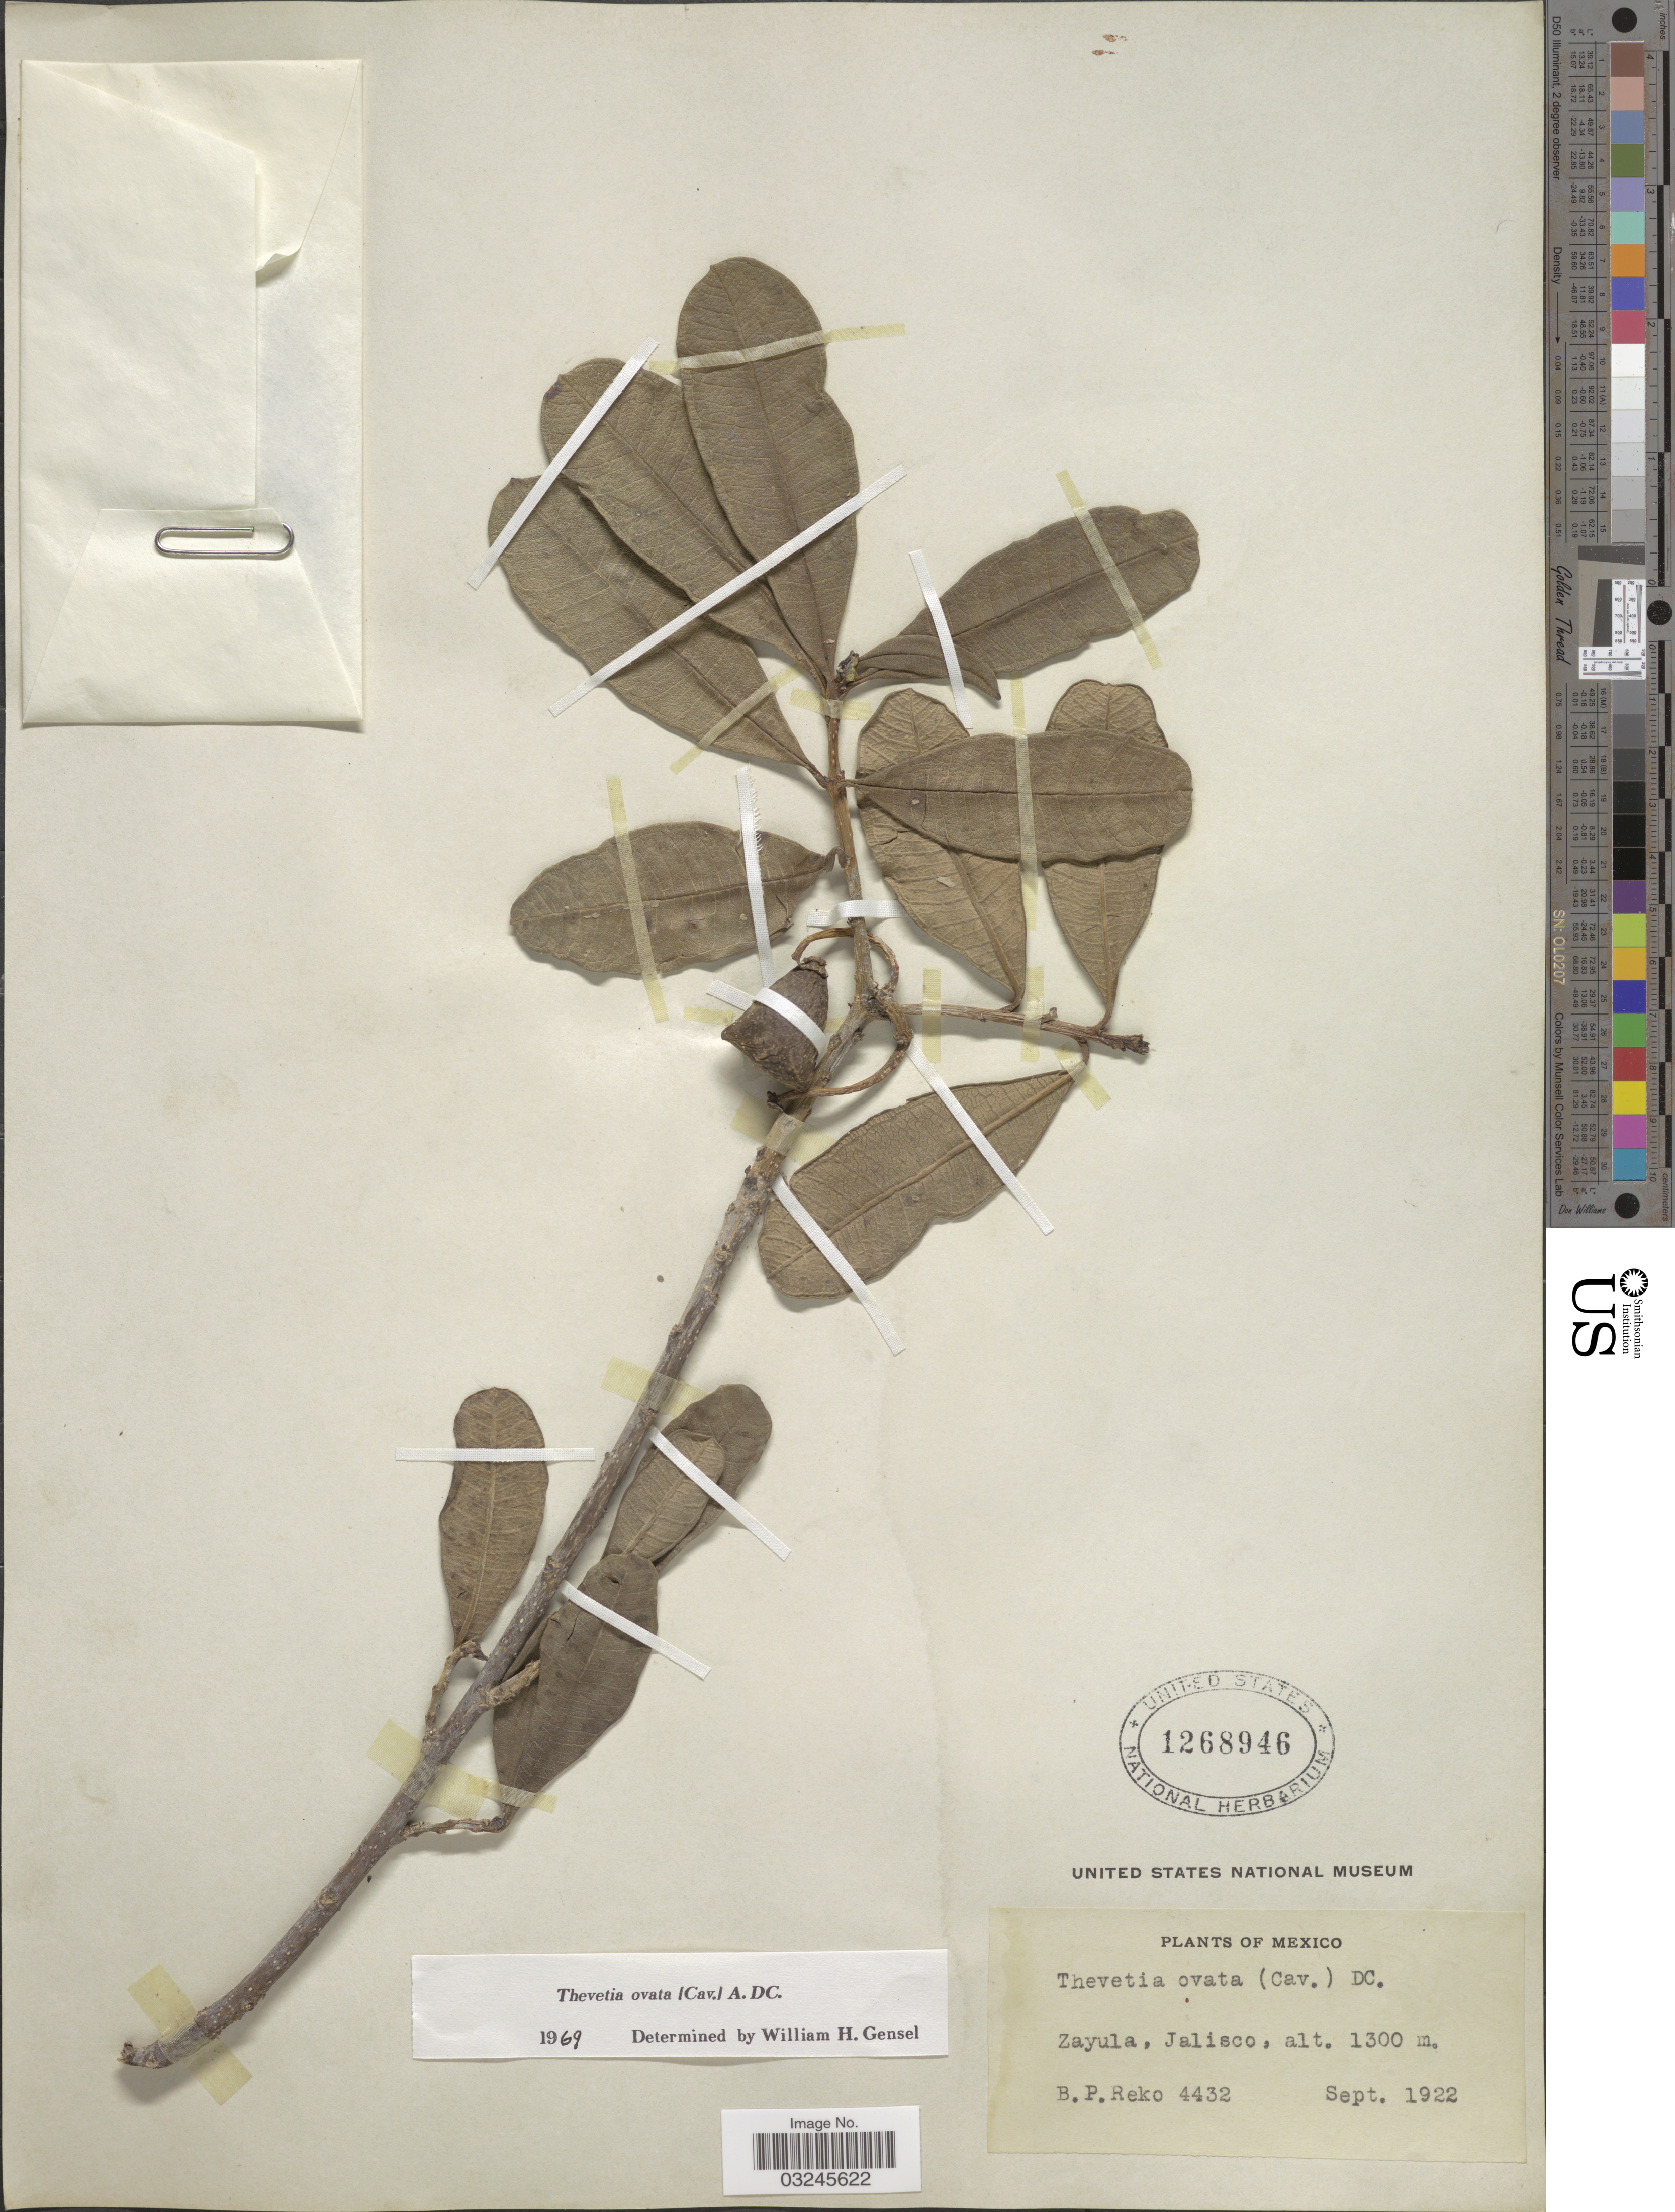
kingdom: Plantae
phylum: Tracheophyta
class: Magnoliopsida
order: Gentianales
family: Apocynaceae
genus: Thevetia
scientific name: Thevetia ovata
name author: (Cav.) A. DC.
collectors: B. P. Reko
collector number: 4432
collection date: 1922-09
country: Mexico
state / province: Jalisco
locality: Zayula.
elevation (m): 1300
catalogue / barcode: US 1268946